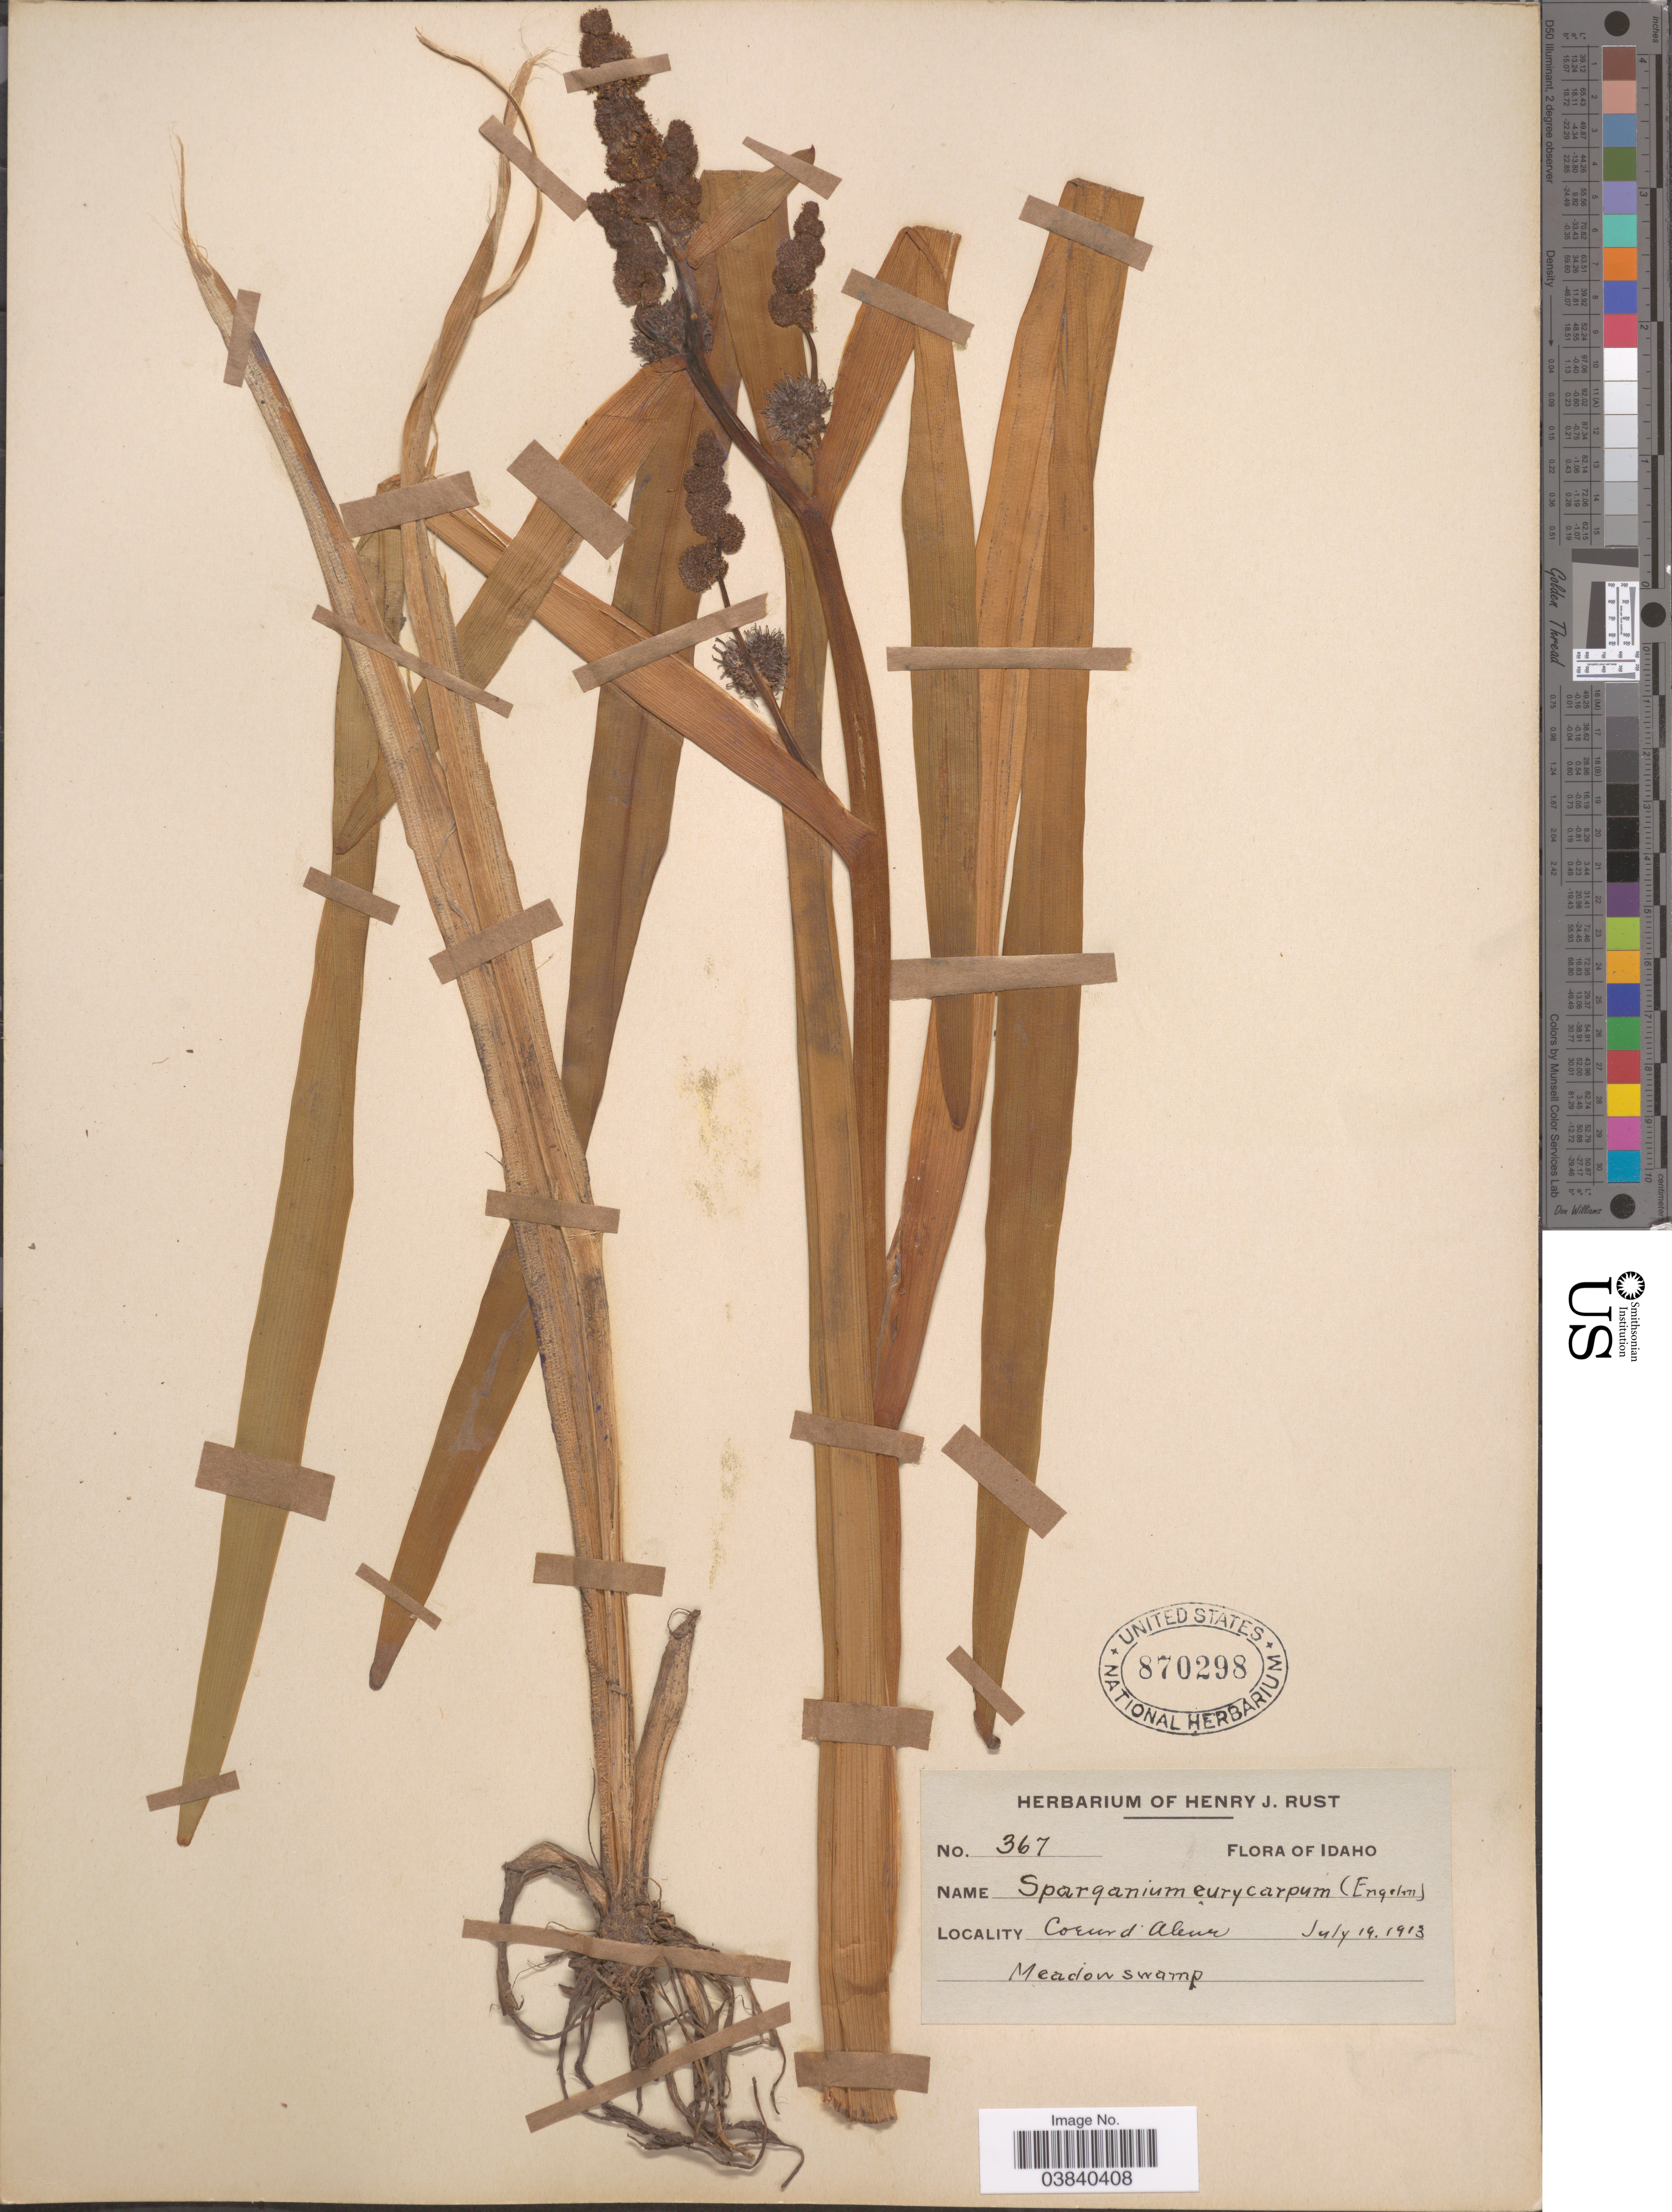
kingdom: Plantae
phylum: Tracheophyta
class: Liliopsida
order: Poales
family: Typhaceae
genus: Sparganium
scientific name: Sparganium eurycarpum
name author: Engelm.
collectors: ex herb. Henry J. Rust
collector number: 367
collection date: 1913-07-19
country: United States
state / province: Idaho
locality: Coeur d' Alene. Meadow swamp.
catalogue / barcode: US 870298